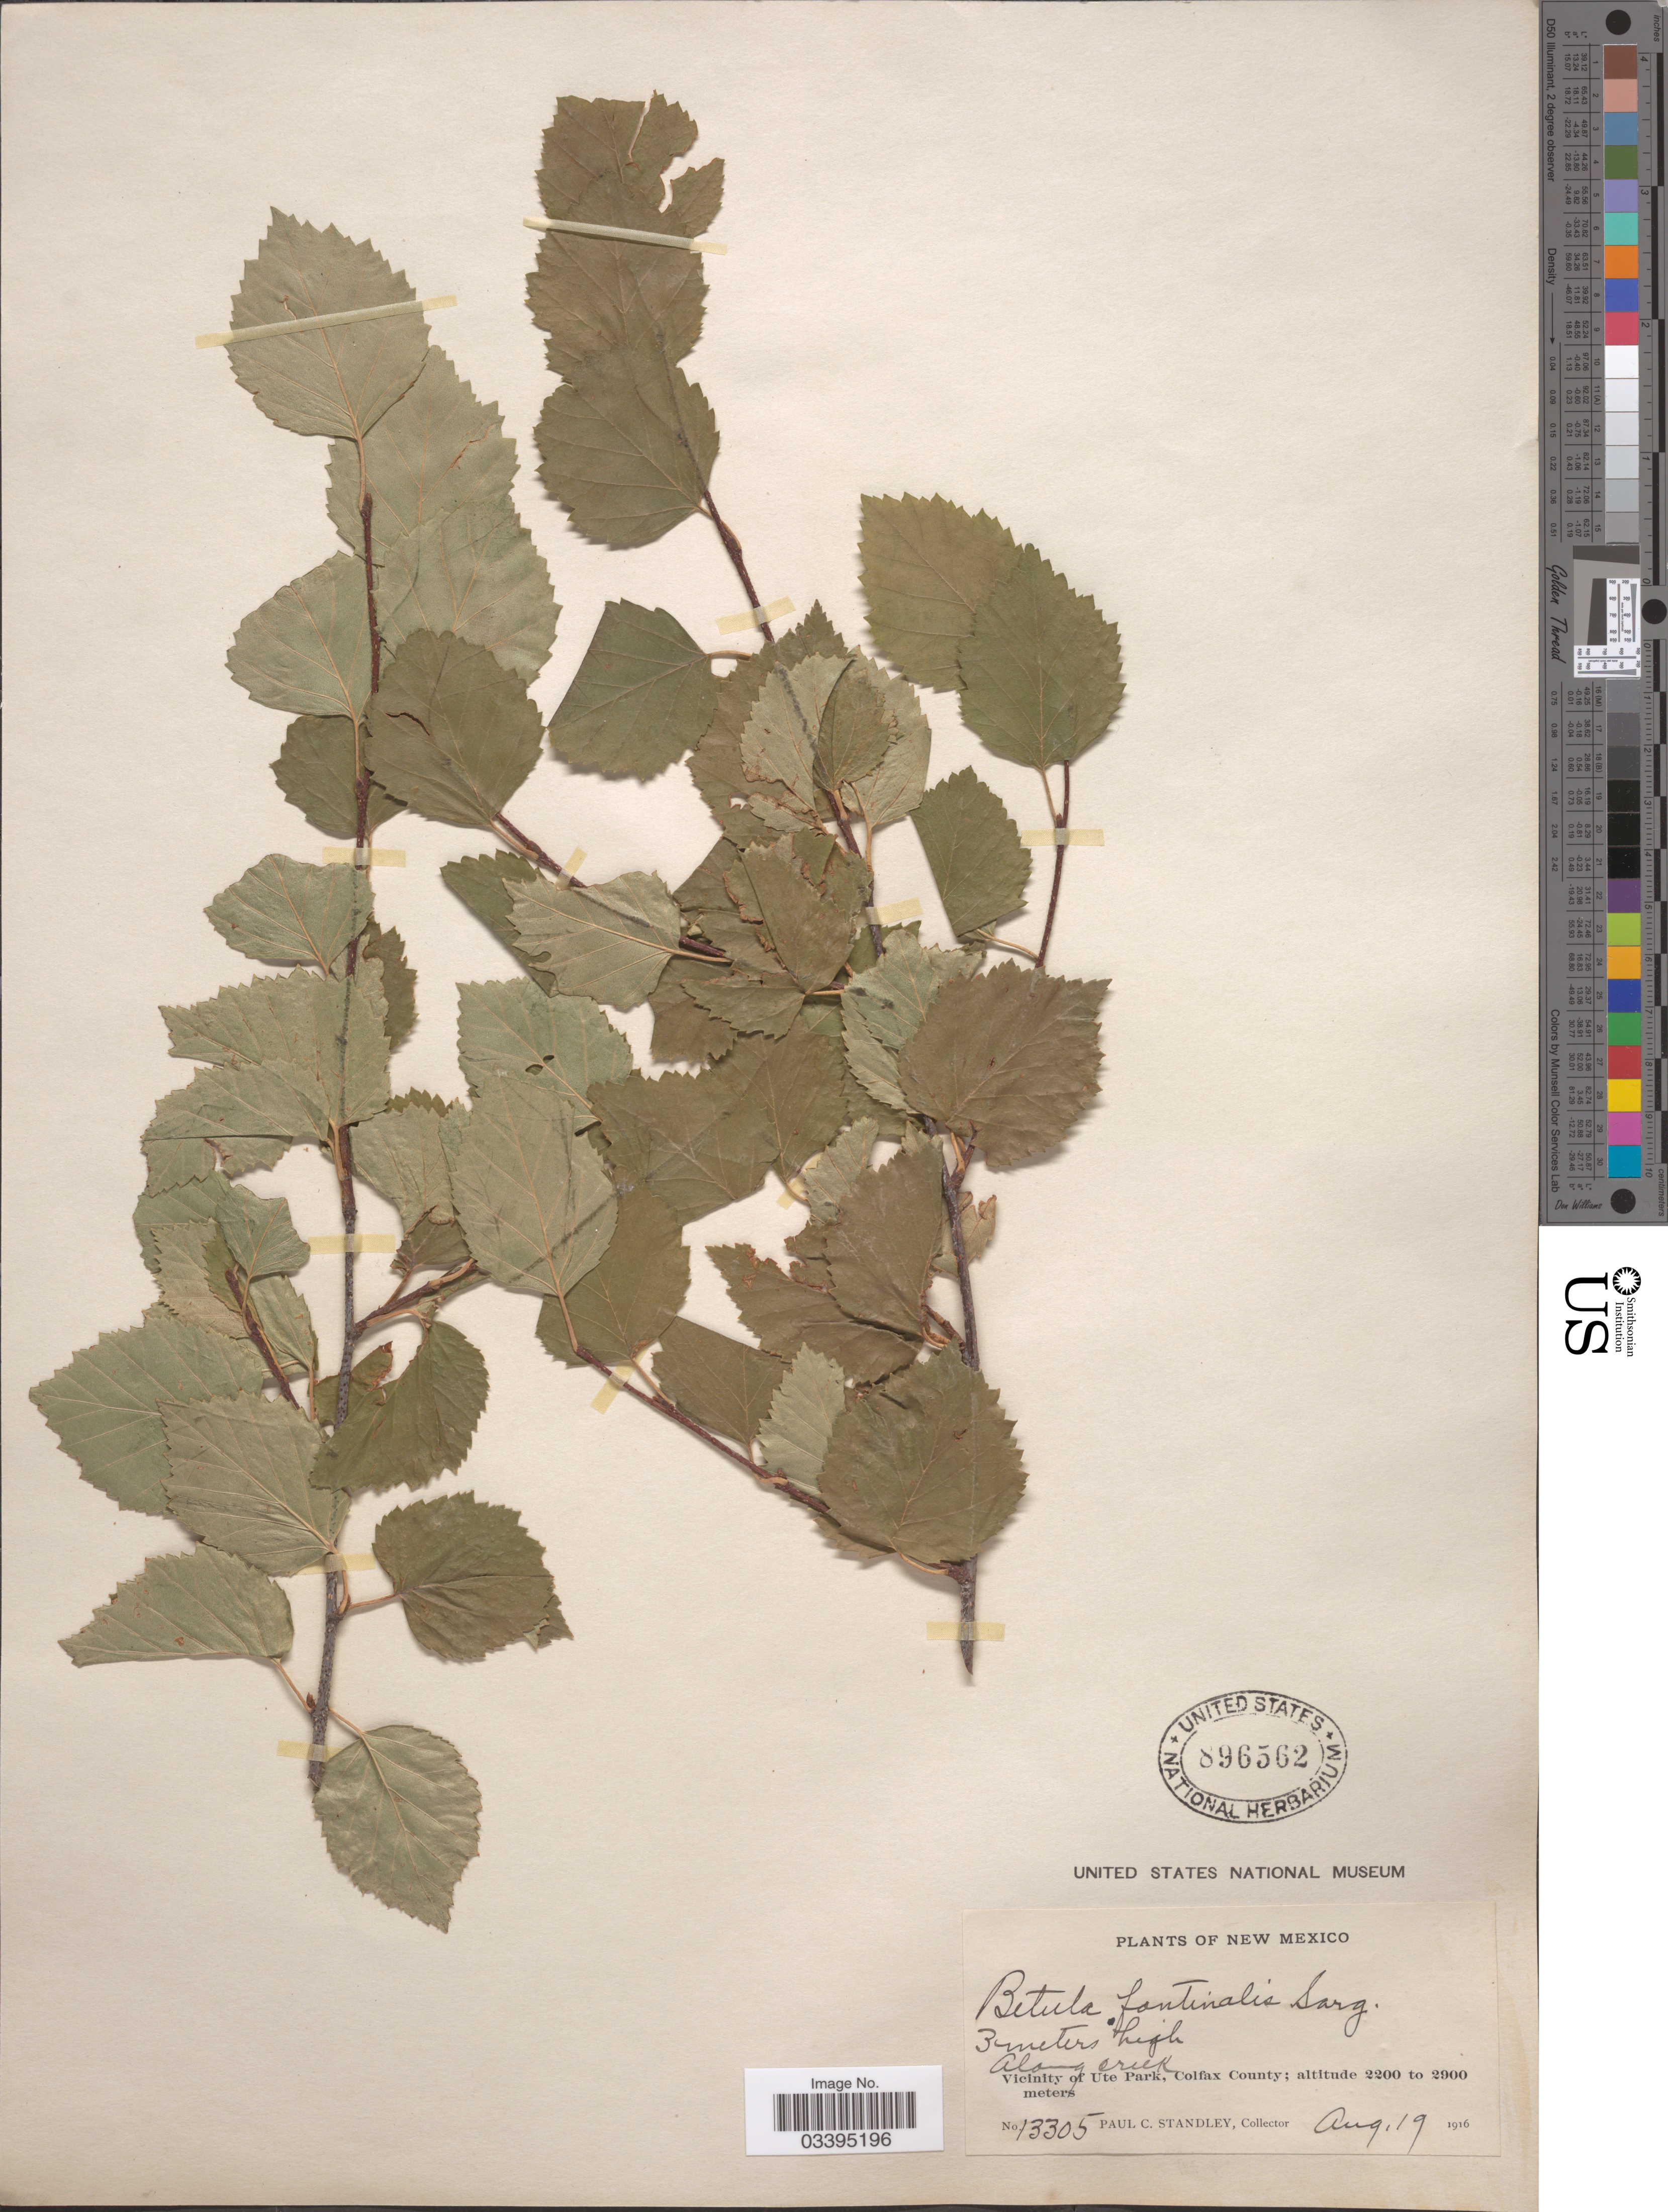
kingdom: Plantae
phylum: Tracheophyta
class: Magnoliopsida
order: Fagales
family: Betulaceae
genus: Betula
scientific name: Betula fontinalis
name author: Sarg.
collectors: P. C. Standley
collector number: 13305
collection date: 1916-08-19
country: United States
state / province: New Mexico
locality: Along creek. Vicinity of Ute Park, Colfax County.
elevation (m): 2200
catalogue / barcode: US 896562